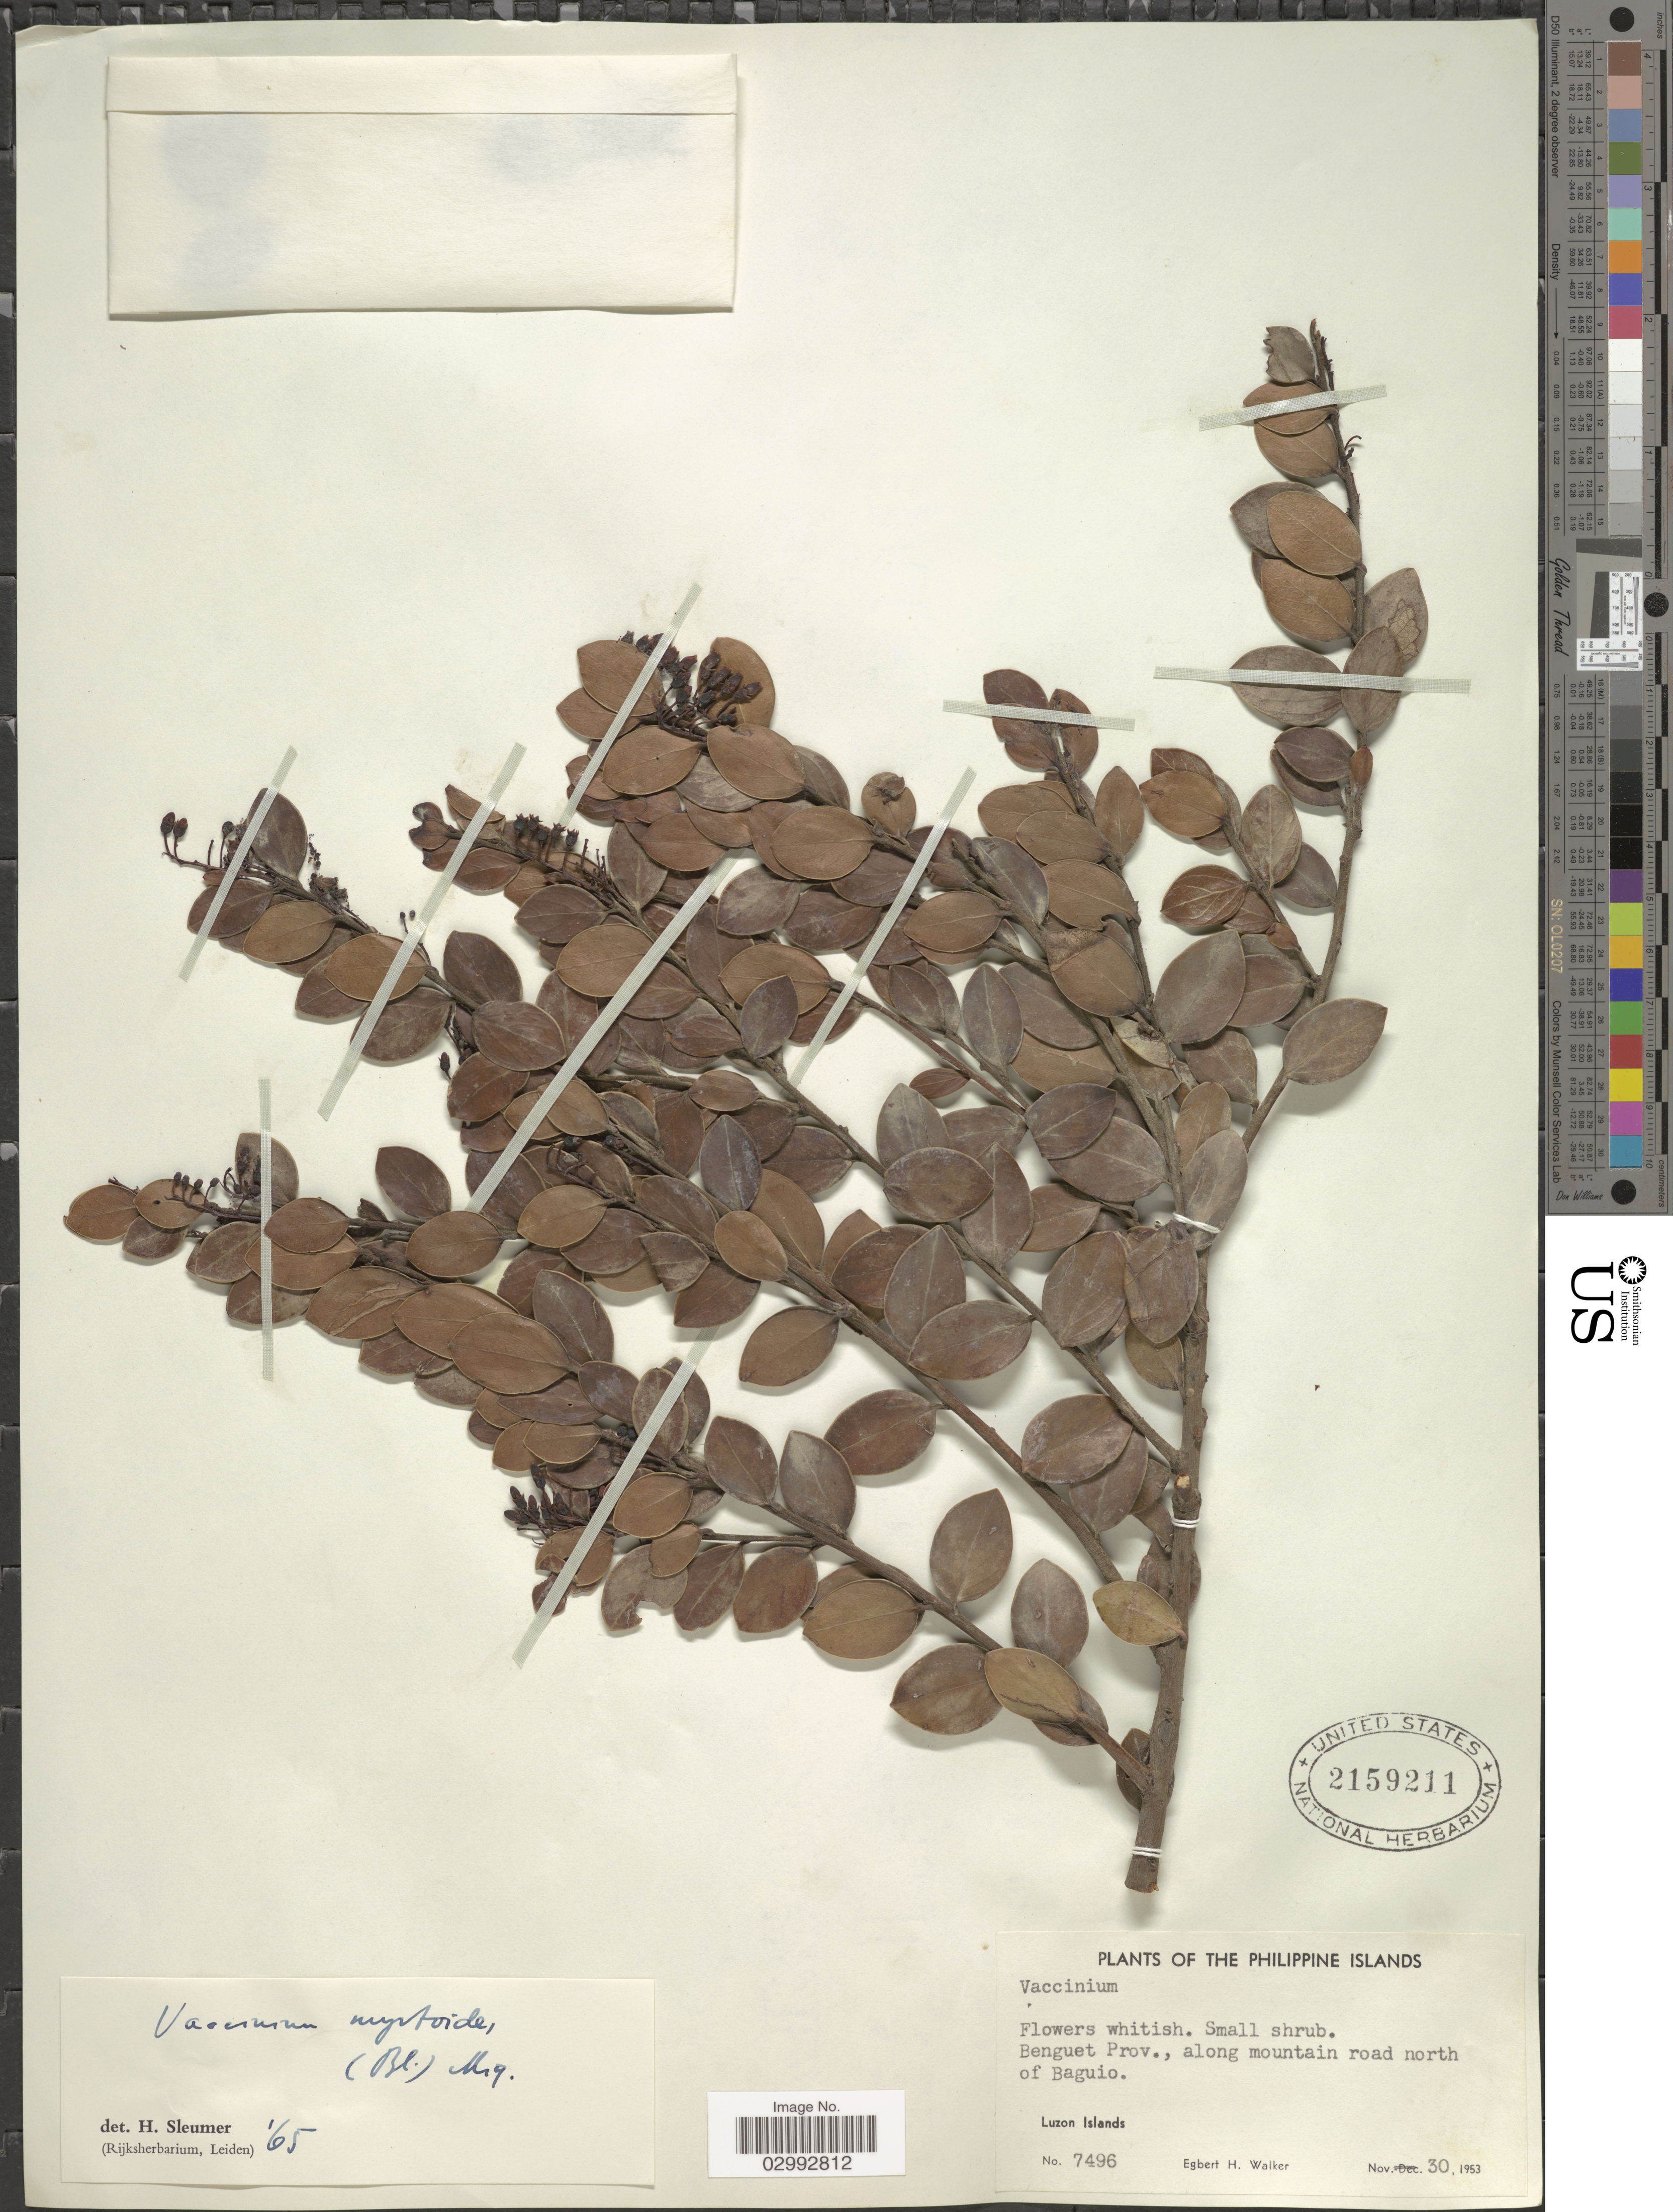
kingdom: Plantae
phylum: Tracheophyta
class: Magnoliopsida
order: Ericales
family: Ericaceae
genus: Vaccinium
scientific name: Vaccinium myrtoides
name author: Miq.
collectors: E. H. Walker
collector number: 7496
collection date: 1953-11-30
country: Philippines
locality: Philippine Islands. Benguet Prov., along mountain road north of Baguio. Luzon Islands.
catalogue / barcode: US 2159211